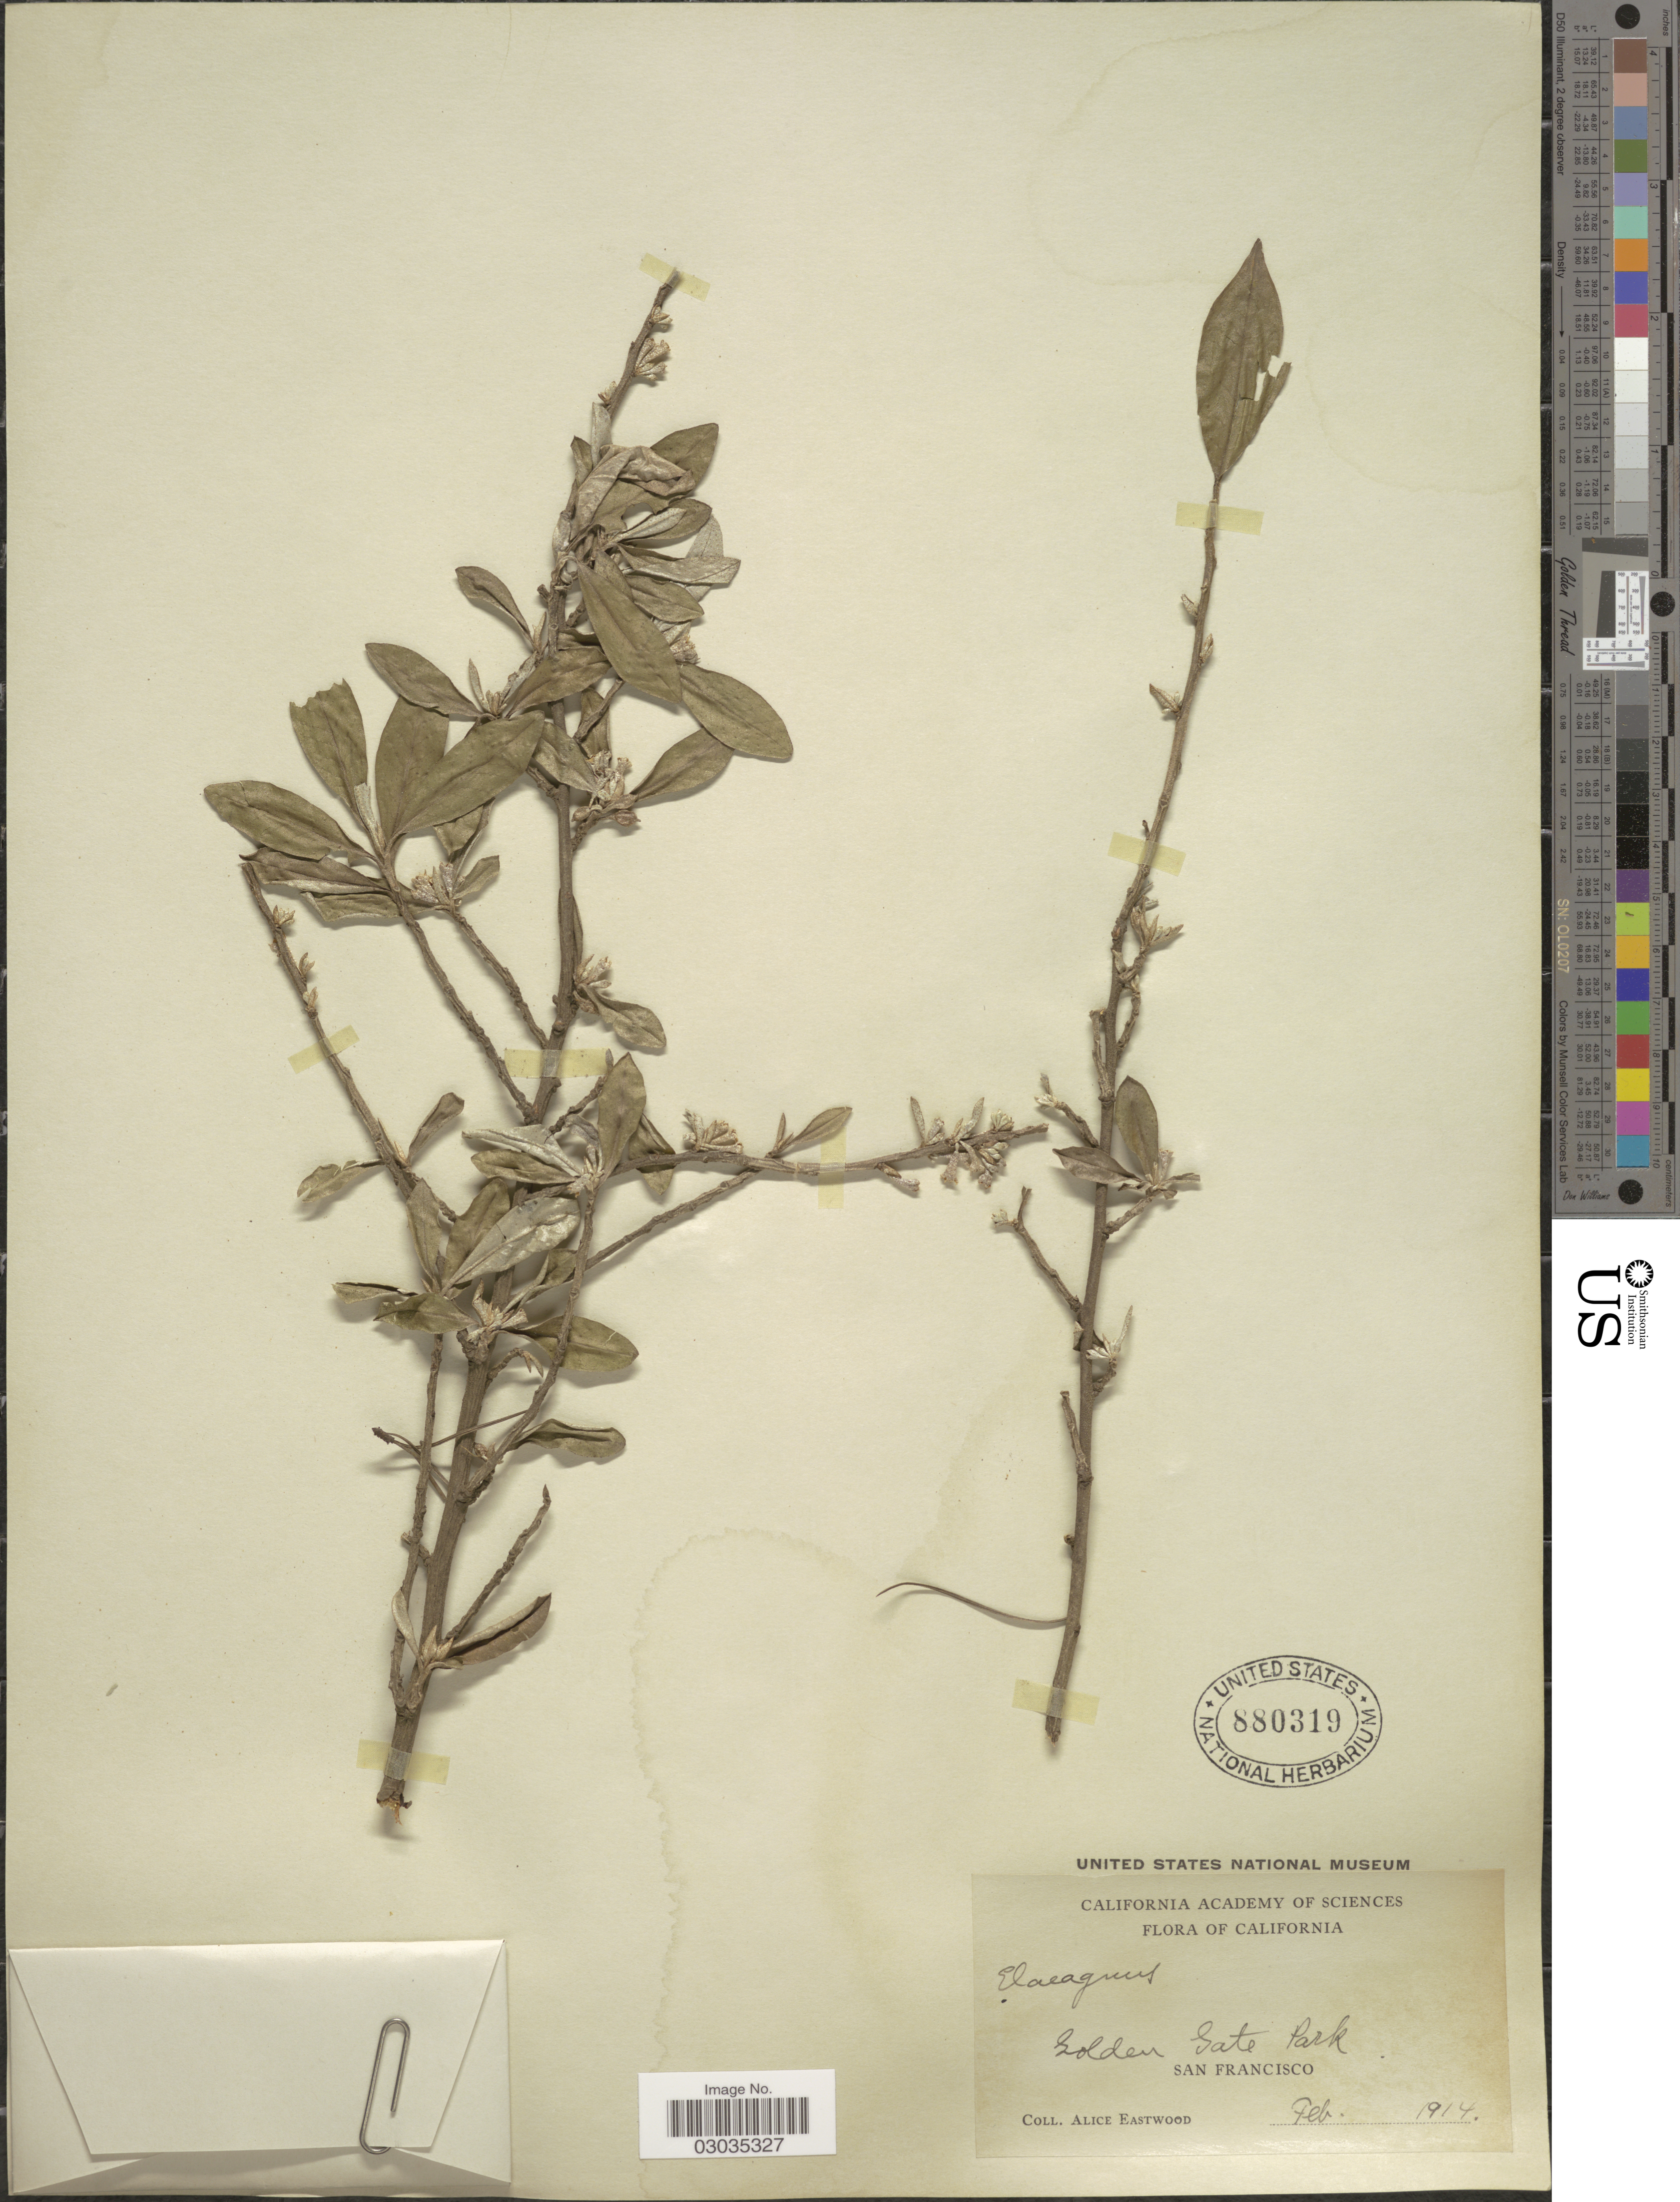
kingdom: Plantae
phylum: Tracheophyta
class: Magnoliopsida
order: Rosales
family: Elaeagnaceae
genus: Elaeagnus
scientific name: Elaeagnus sp.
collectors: A. Eastwood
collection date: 1914-02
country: United States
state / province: California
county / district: San Francisco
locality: Golden Gate Park. San Francisco.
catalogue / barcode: US 880319